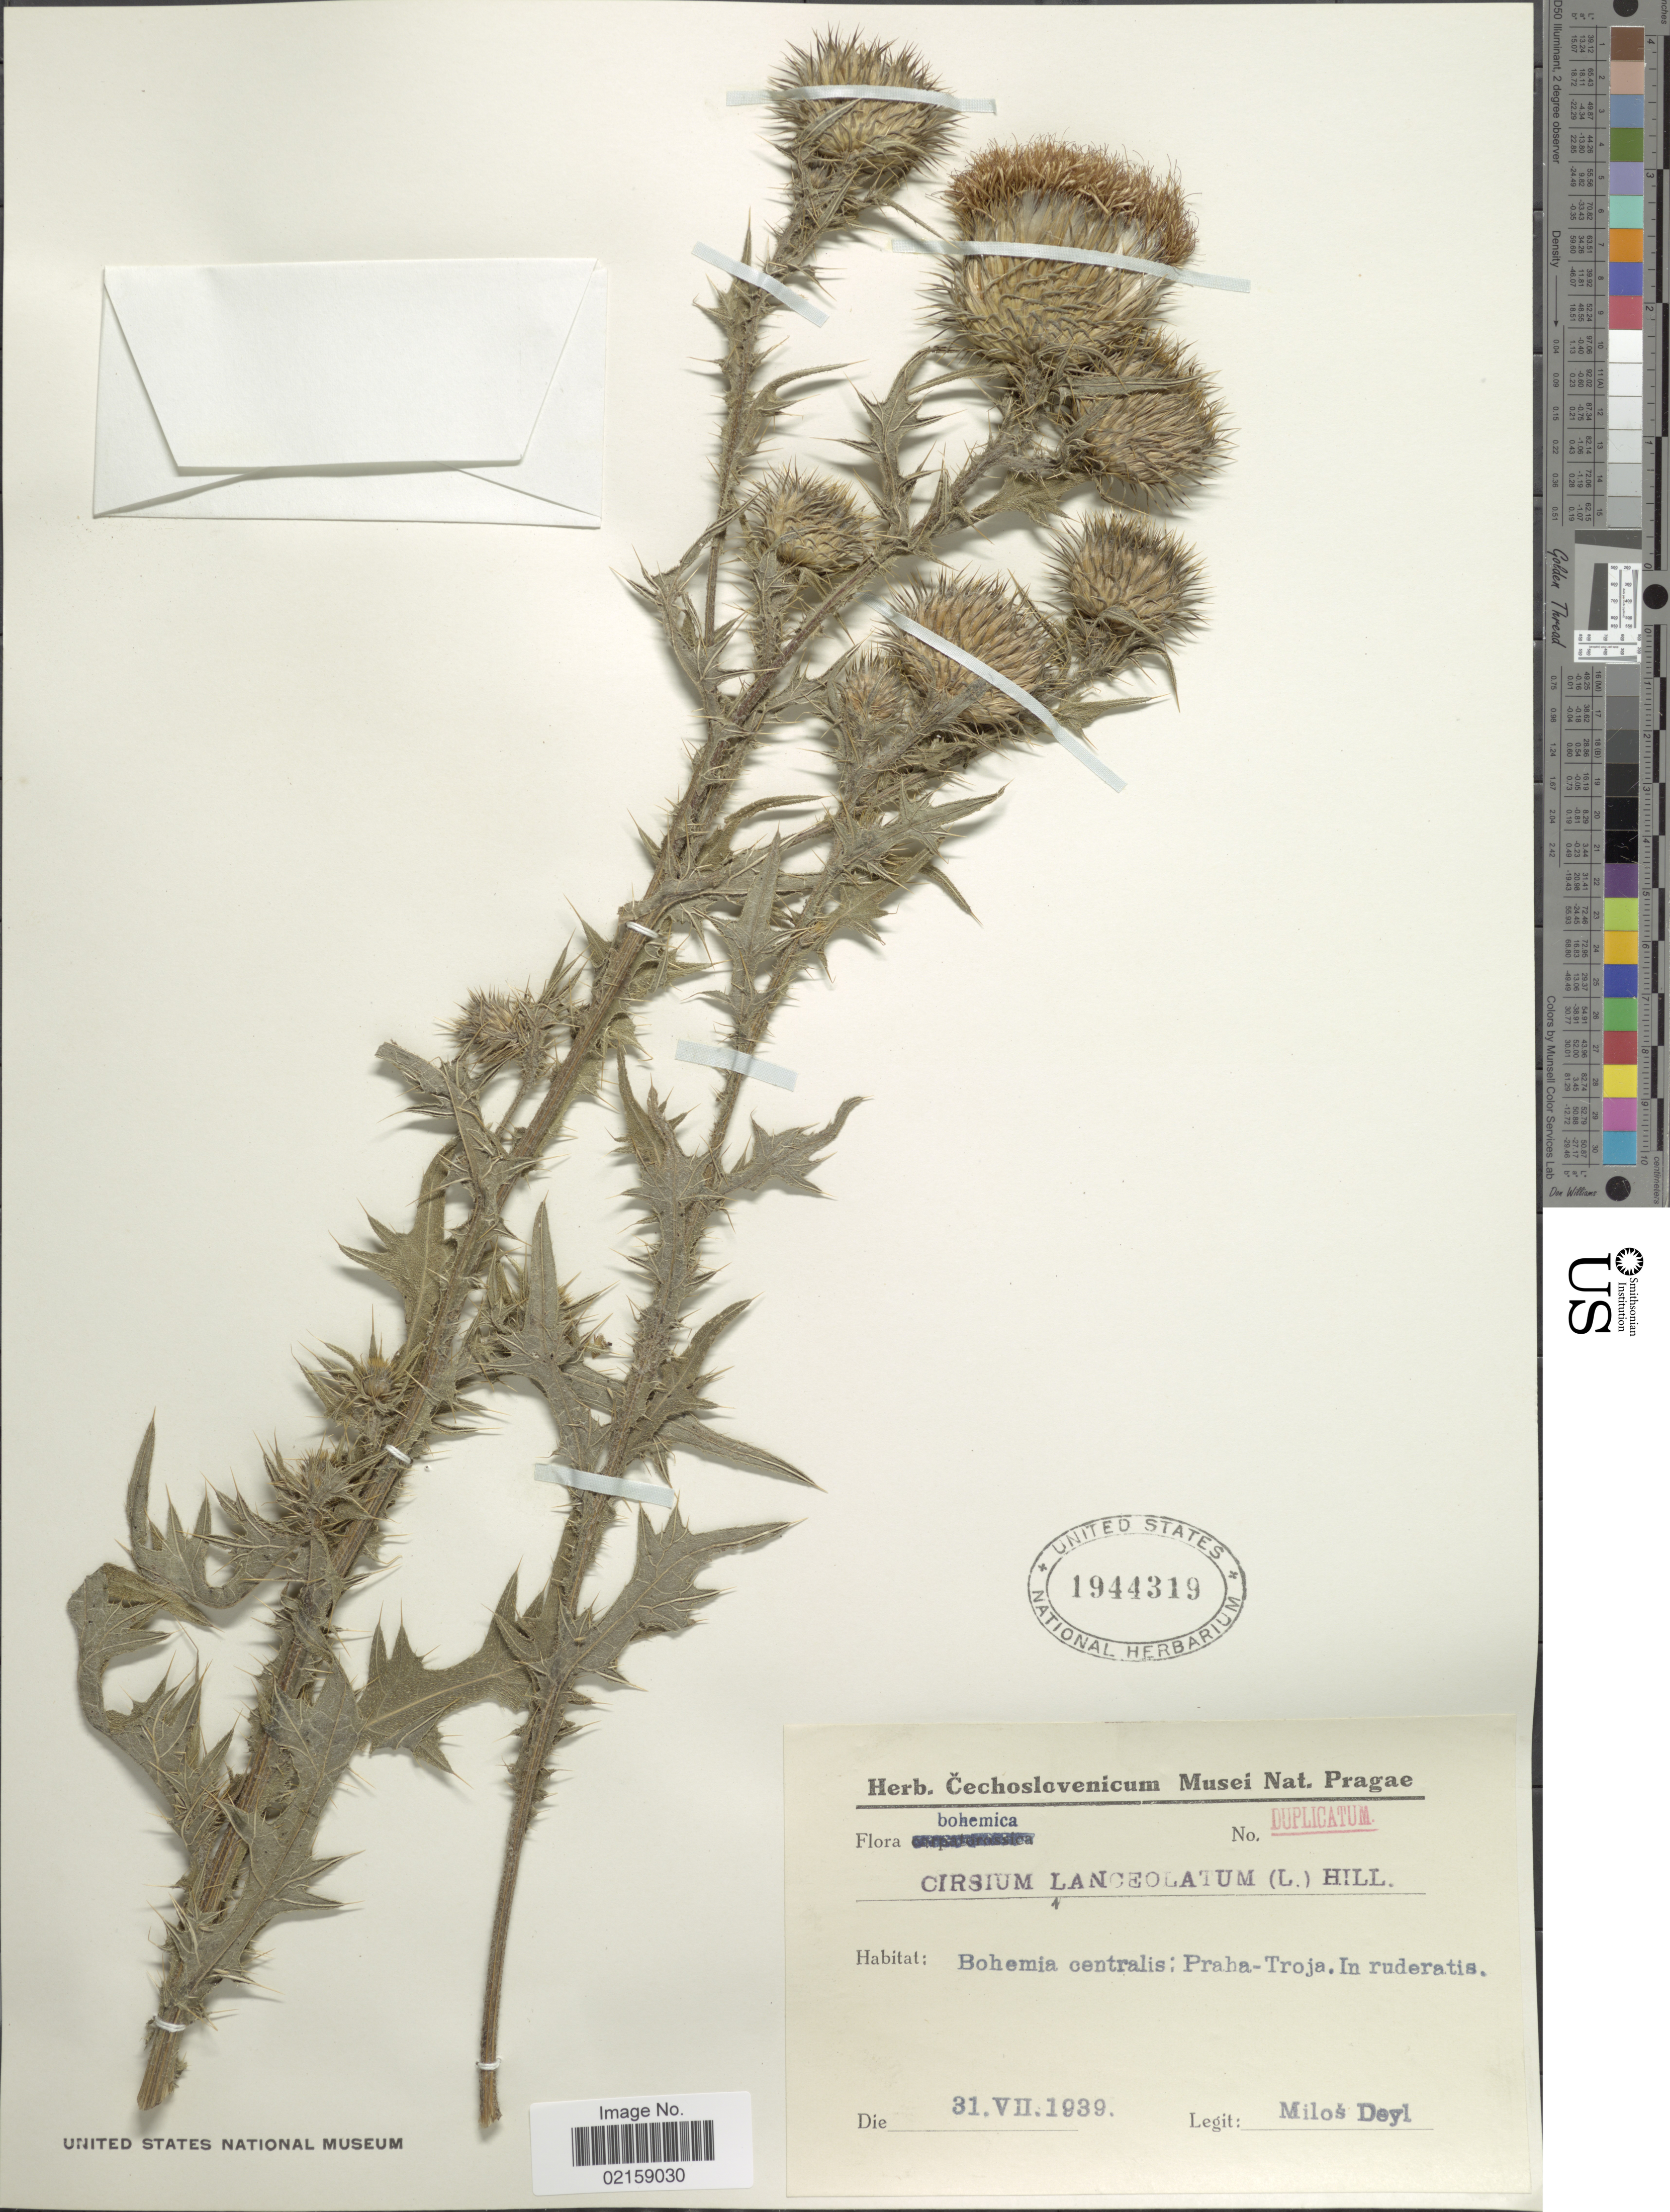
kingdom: Plantae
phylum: Tracheophyta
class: Magnoliopsida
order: Asterales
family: Asteraceae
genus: Cirsium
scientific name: Cirsium vulgare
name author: (Savi) Ten.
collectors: M. Deyl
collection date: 1939-07-31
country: Czechia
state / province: Central Bohemian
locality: Bohemia centralis: Praha-Troja, ruderatis.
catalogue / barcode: US 1944319